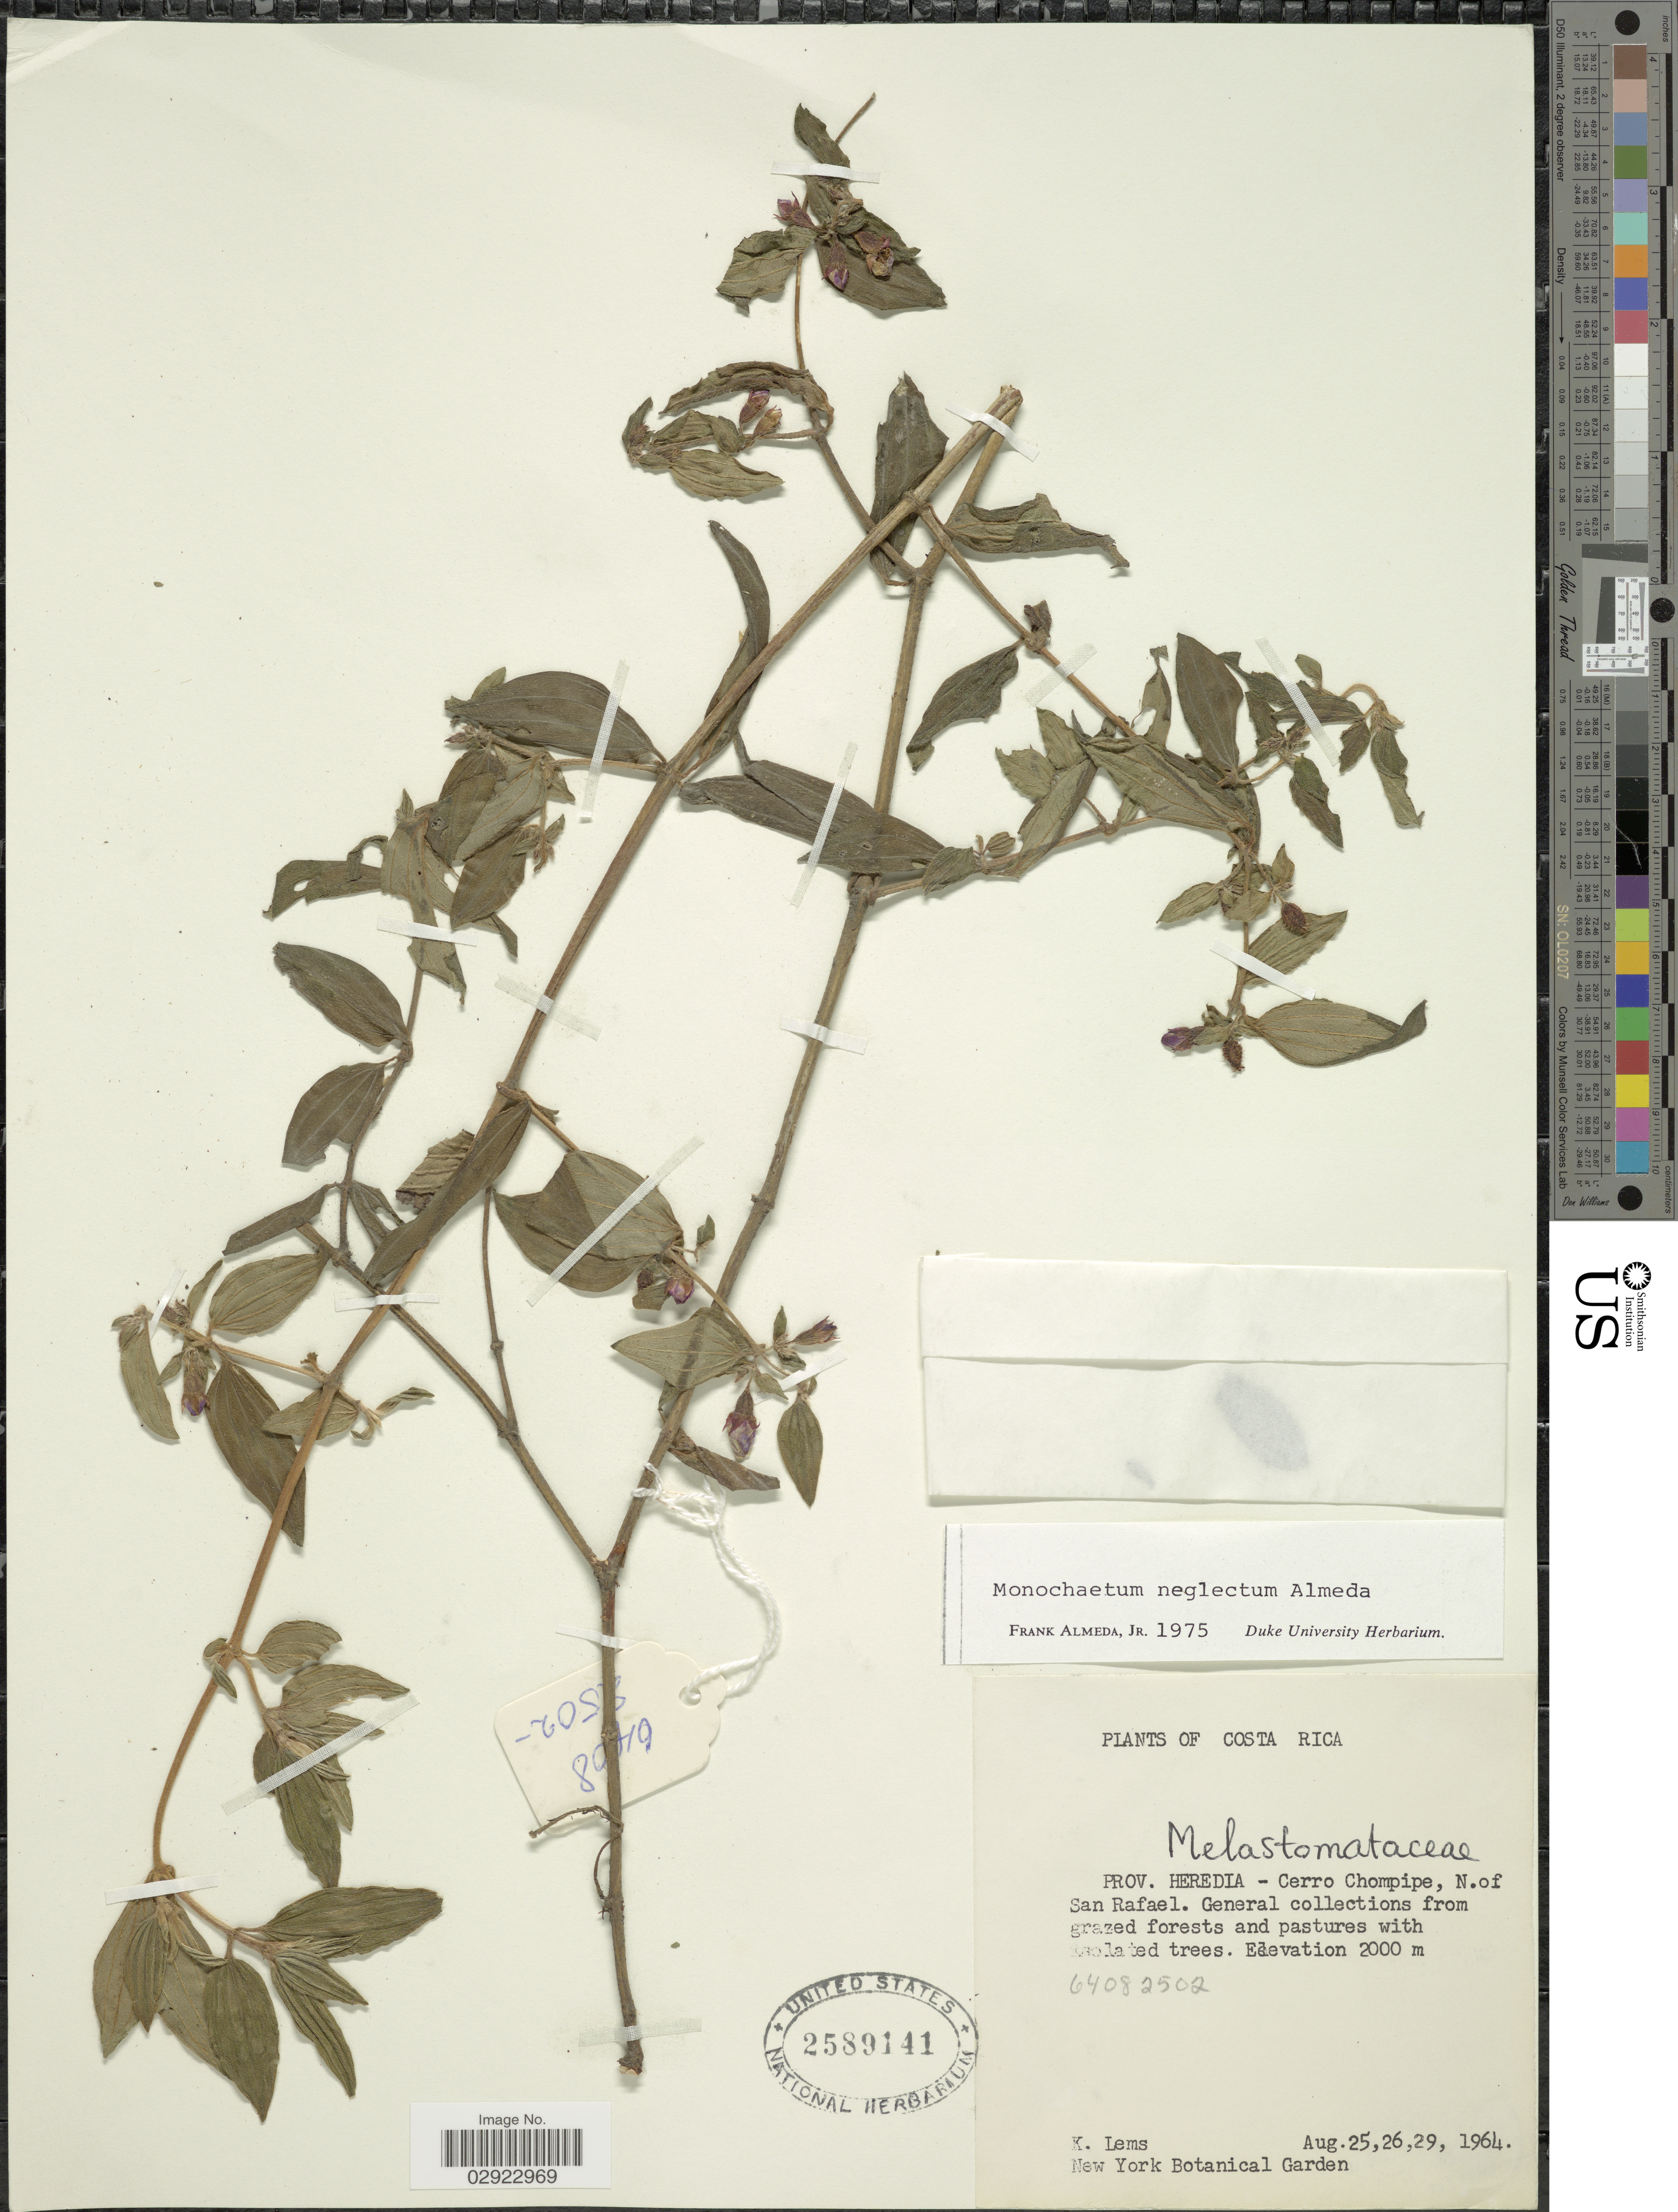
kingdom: Plantae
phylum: Tracheophyta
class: Magnoliopsida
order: Myrtales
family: Melastomataceae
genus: Monochaetum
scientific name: Monochaetum neglectum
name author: Almeda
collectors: K. Lems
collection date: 1964-08-25/1964-08-29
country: Costa Rica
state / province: Heredia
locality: Prov. Heredia - Cerro Chompipe, N. of San Rafael.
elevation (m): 2000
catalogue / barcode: US 2589141